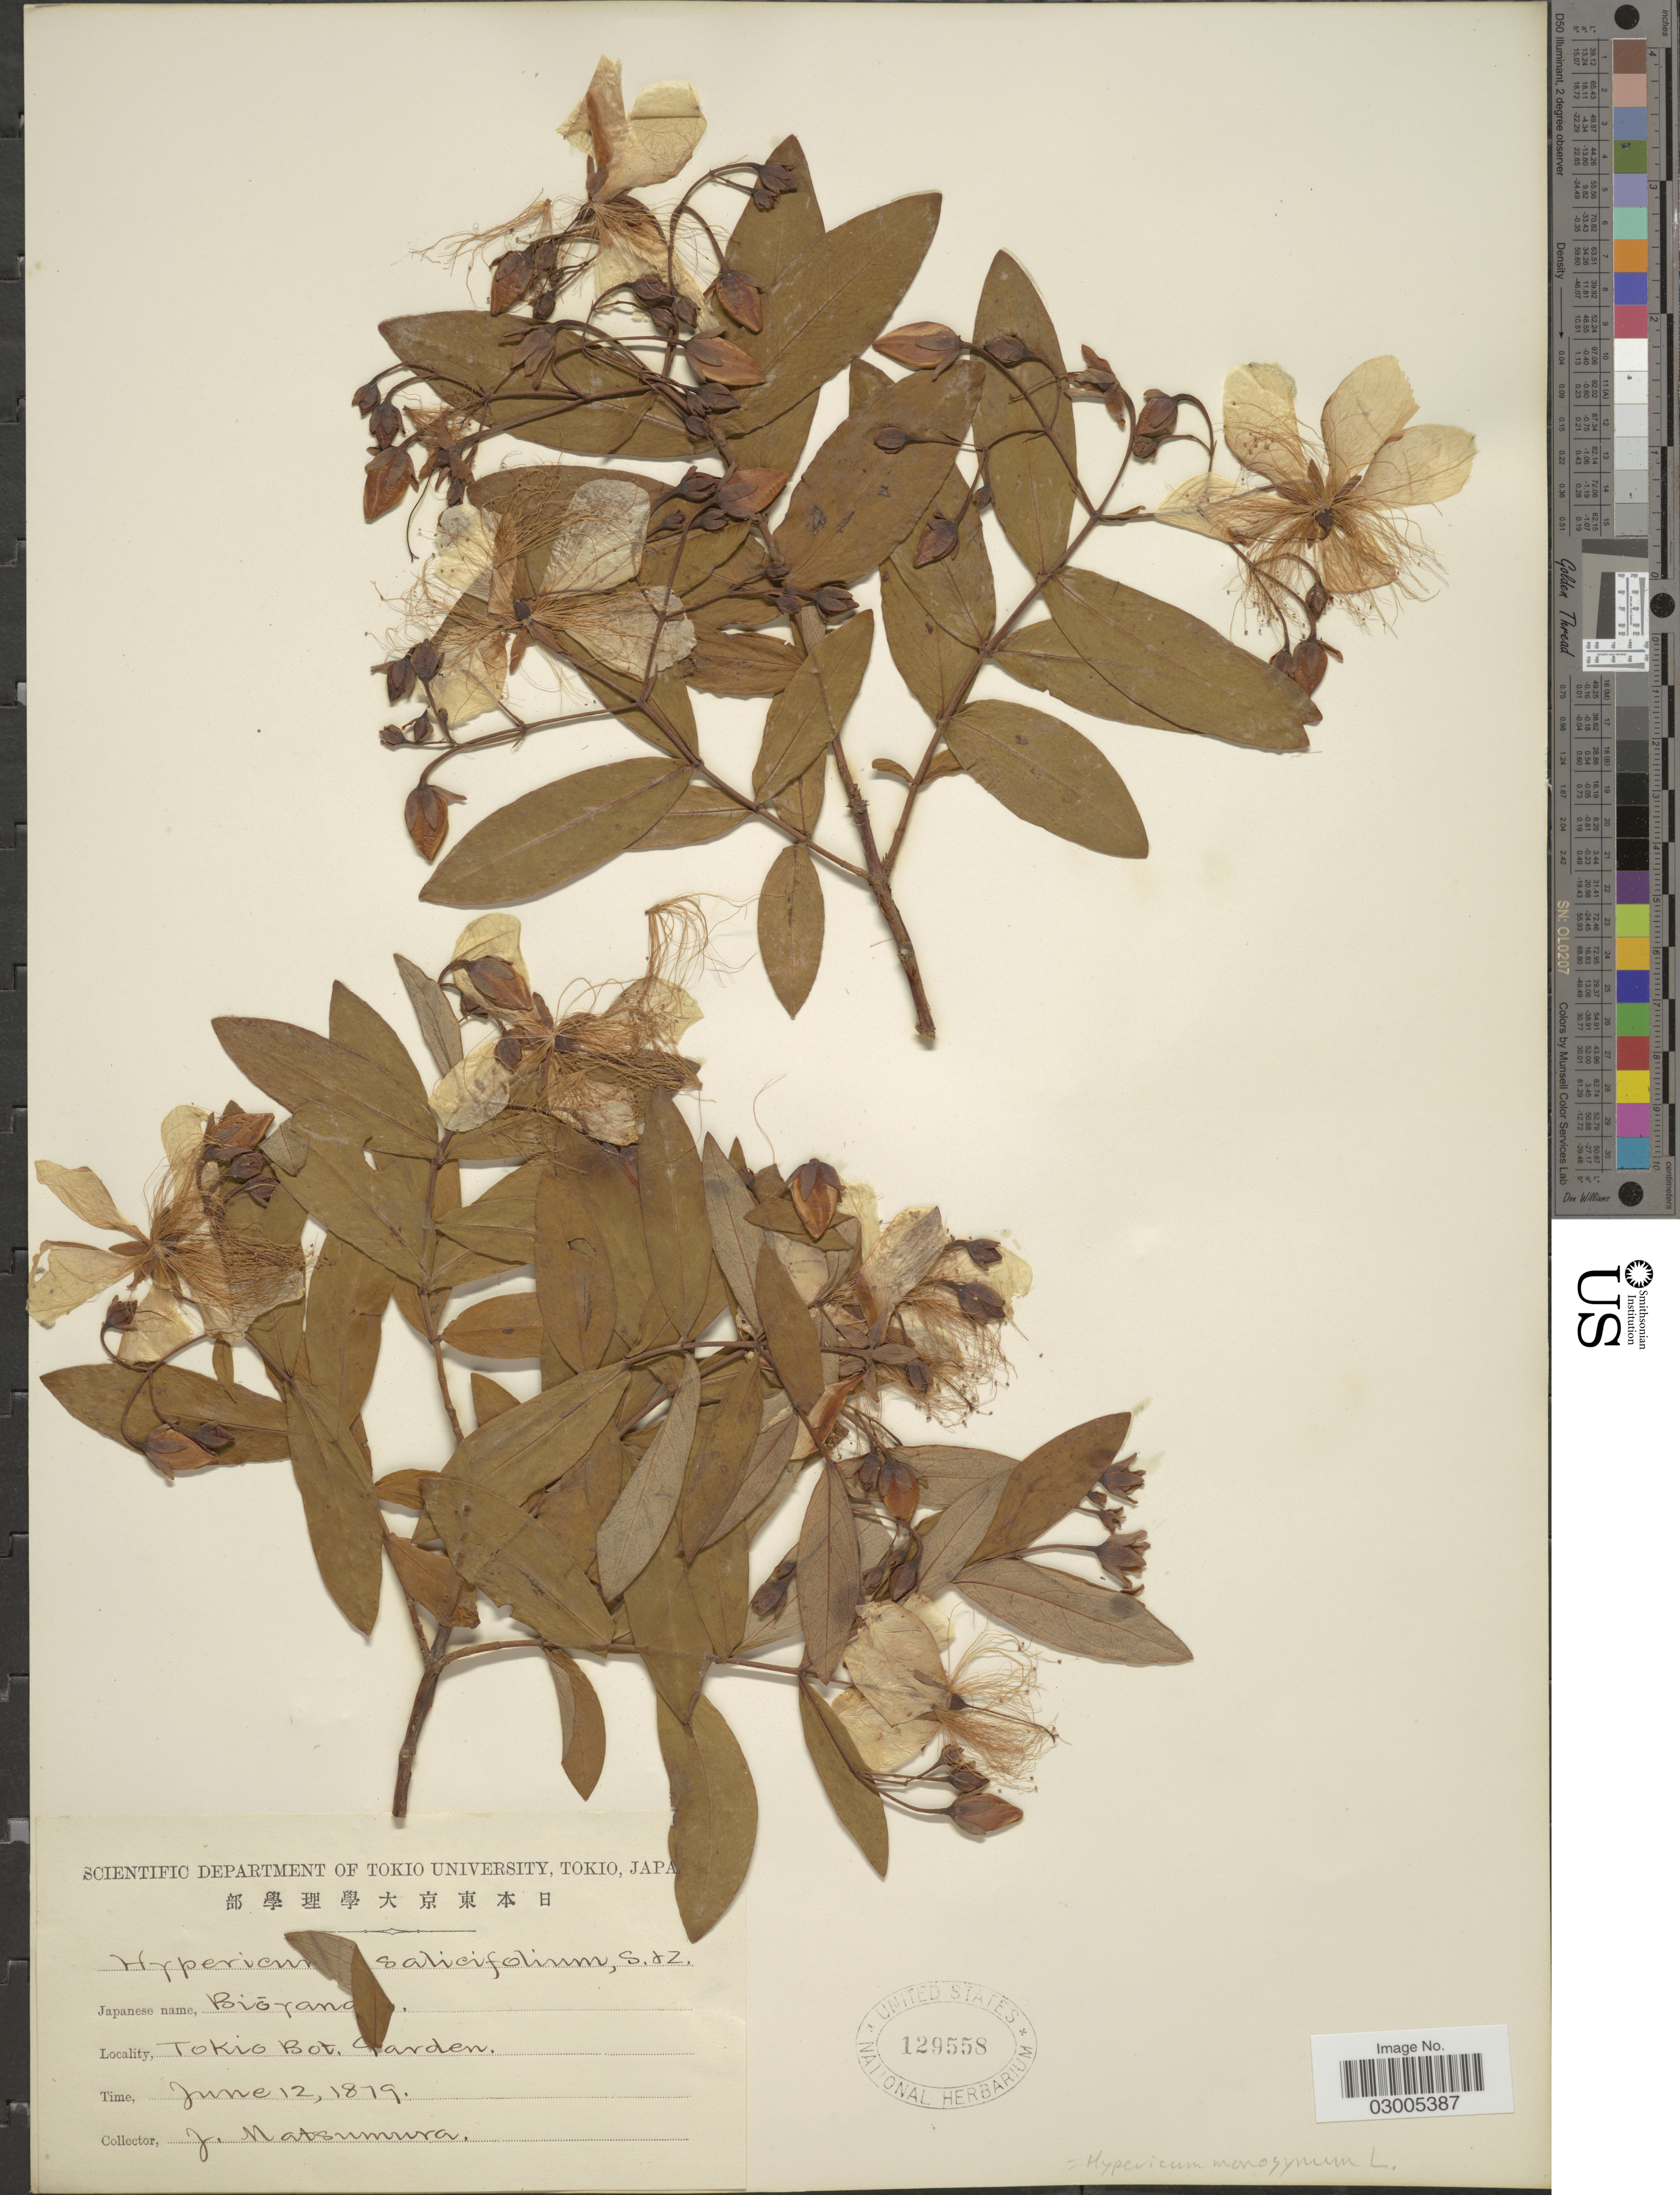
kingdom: Plantae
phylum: Tracheophyta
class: Magnoliopsida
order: Malpighiales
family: Hypericaceae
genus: Hypericum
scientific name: Hypericum monogynum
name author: L.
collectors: J. Matsumura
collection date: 1819-06-12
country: Japan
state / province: Tokyo, Federal City of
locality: Tokio Bot. Garden.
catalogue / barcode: US 129558